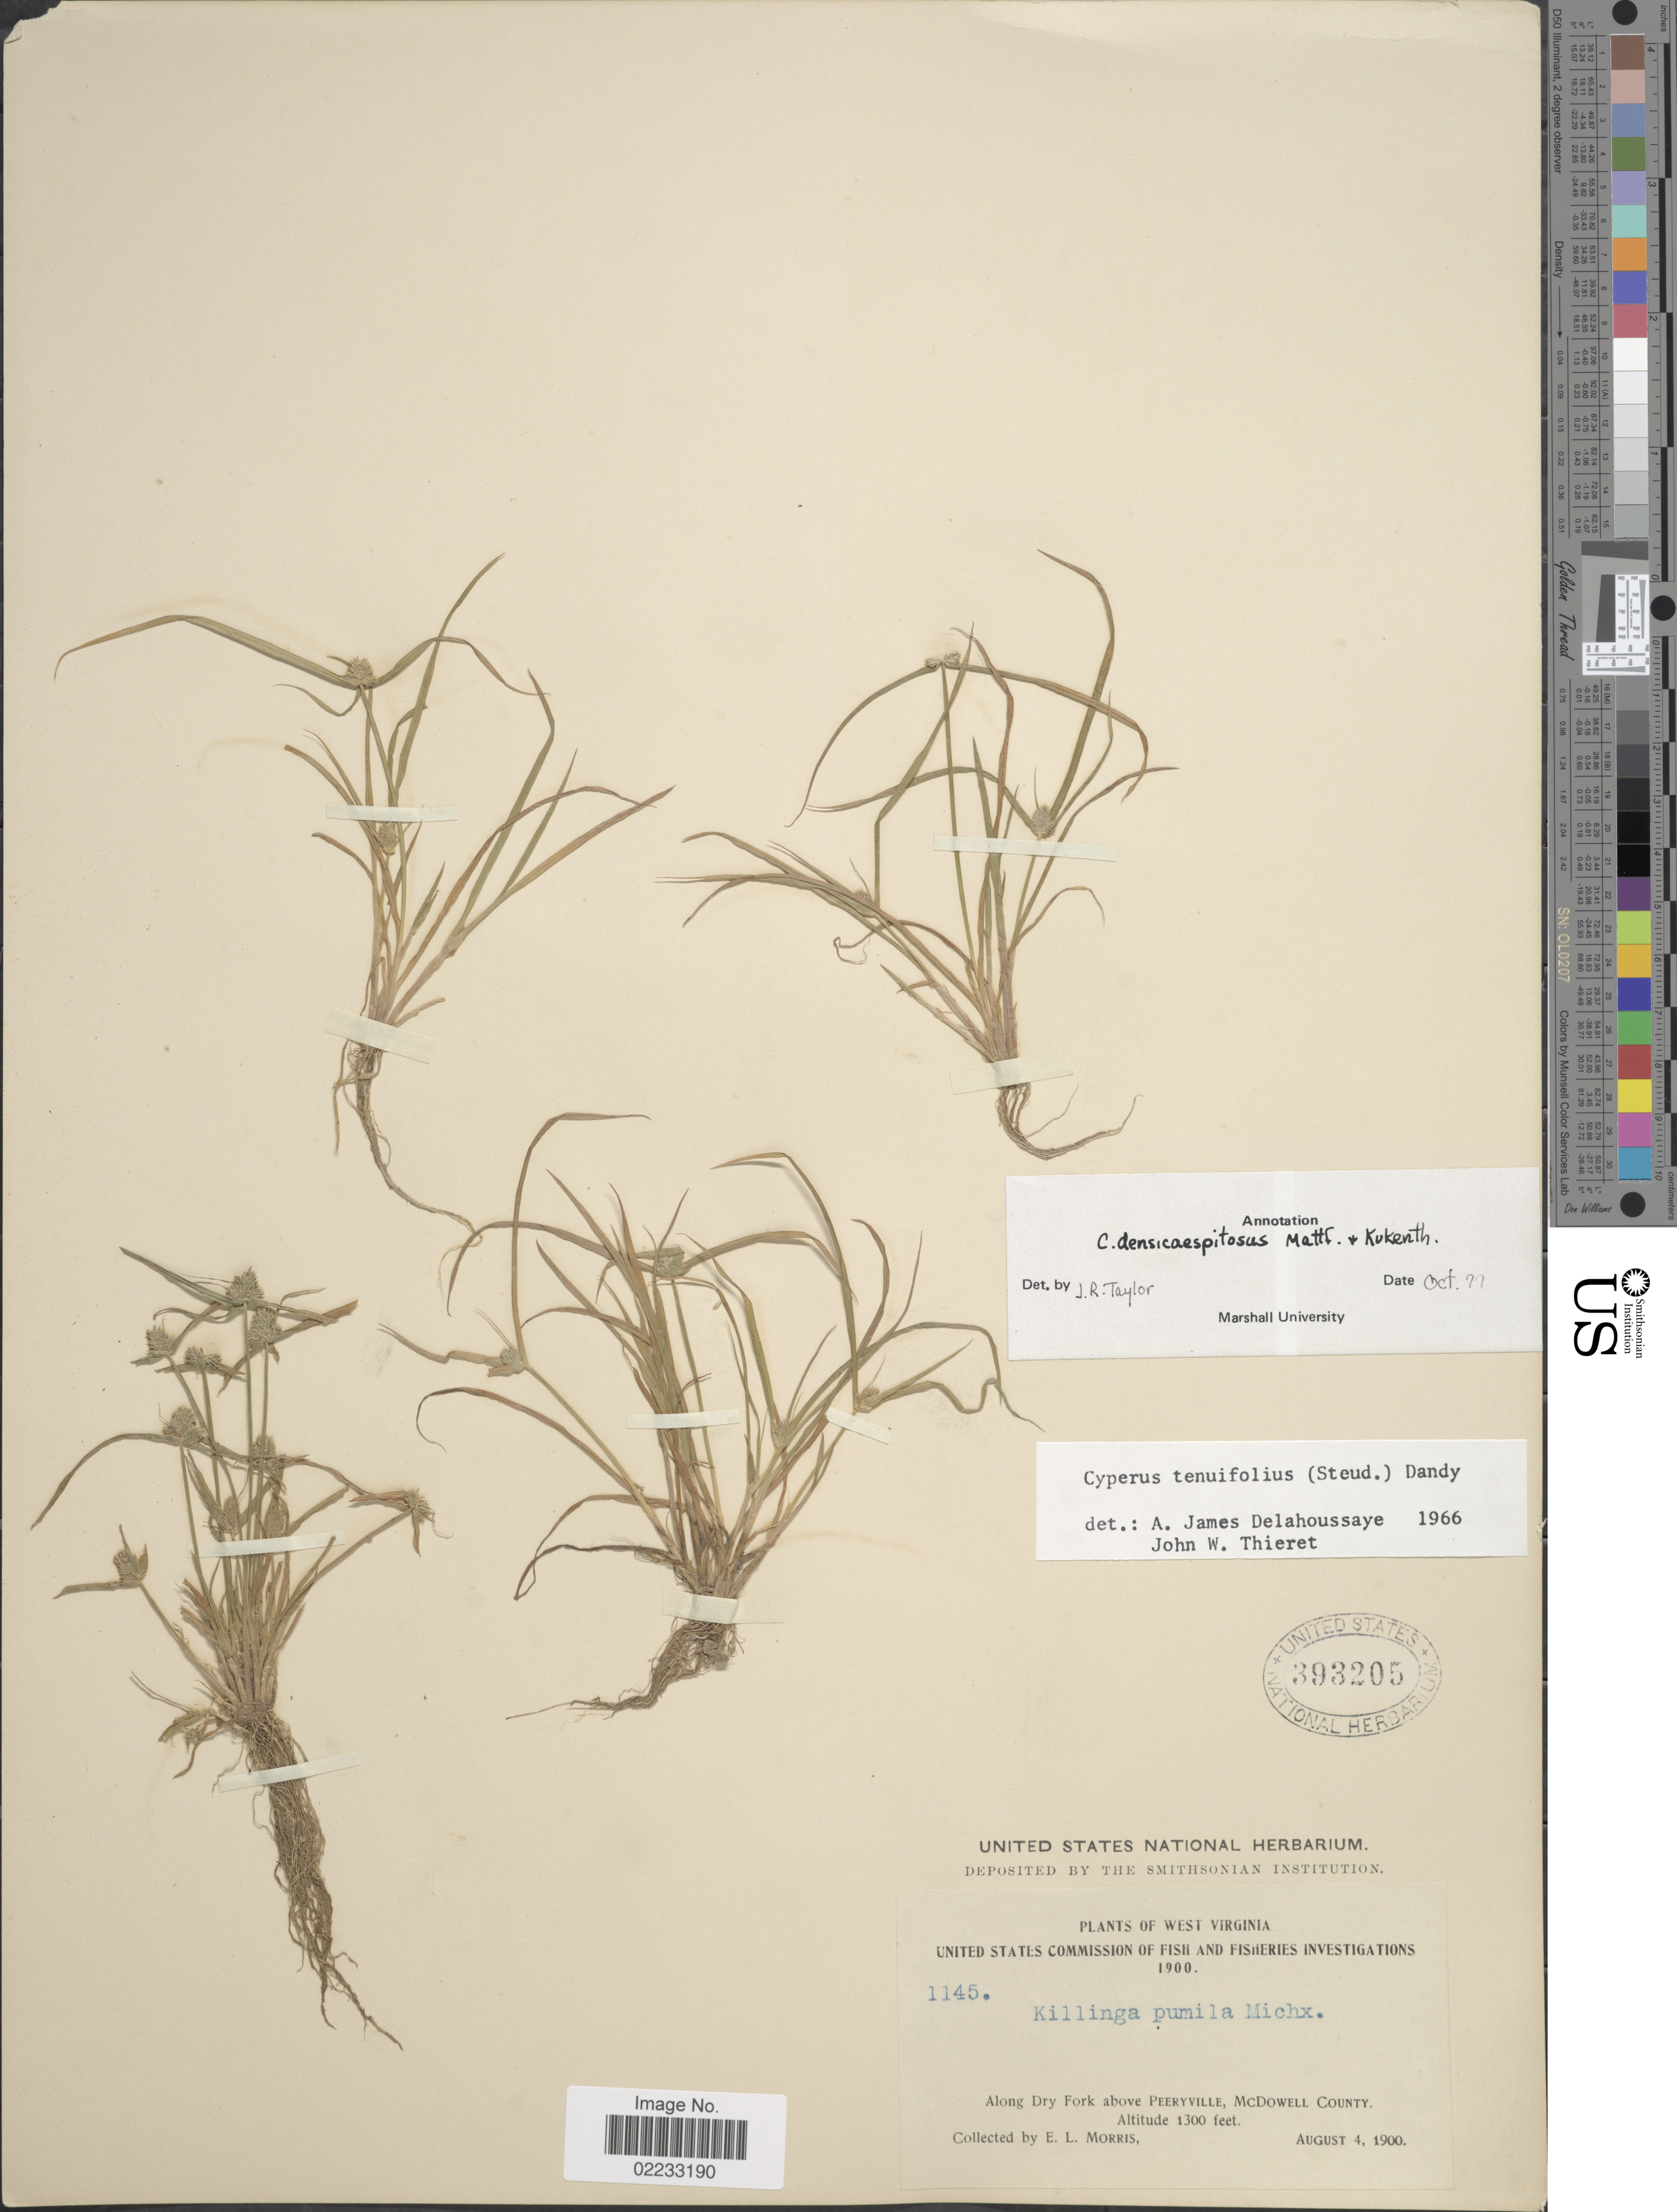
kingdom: Plantae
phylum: Tracheophyta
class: Liliopsida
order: Poales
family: Cyperaceae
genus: Cyperus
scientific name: Cyperus hortensis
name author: (Salzm. ex Steud.) Dorr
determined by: Strong, Mark T., (BOT), Smithsonian Institution - National Museum of Natural History (UNITED STATES)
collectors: E. Morris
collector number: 1145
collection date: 1900-08-04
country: United States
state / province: West Virginia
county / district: McDowell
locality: Along Dry Fork above Peeryville, McDowell County.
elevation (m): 396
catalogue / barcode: US 393205